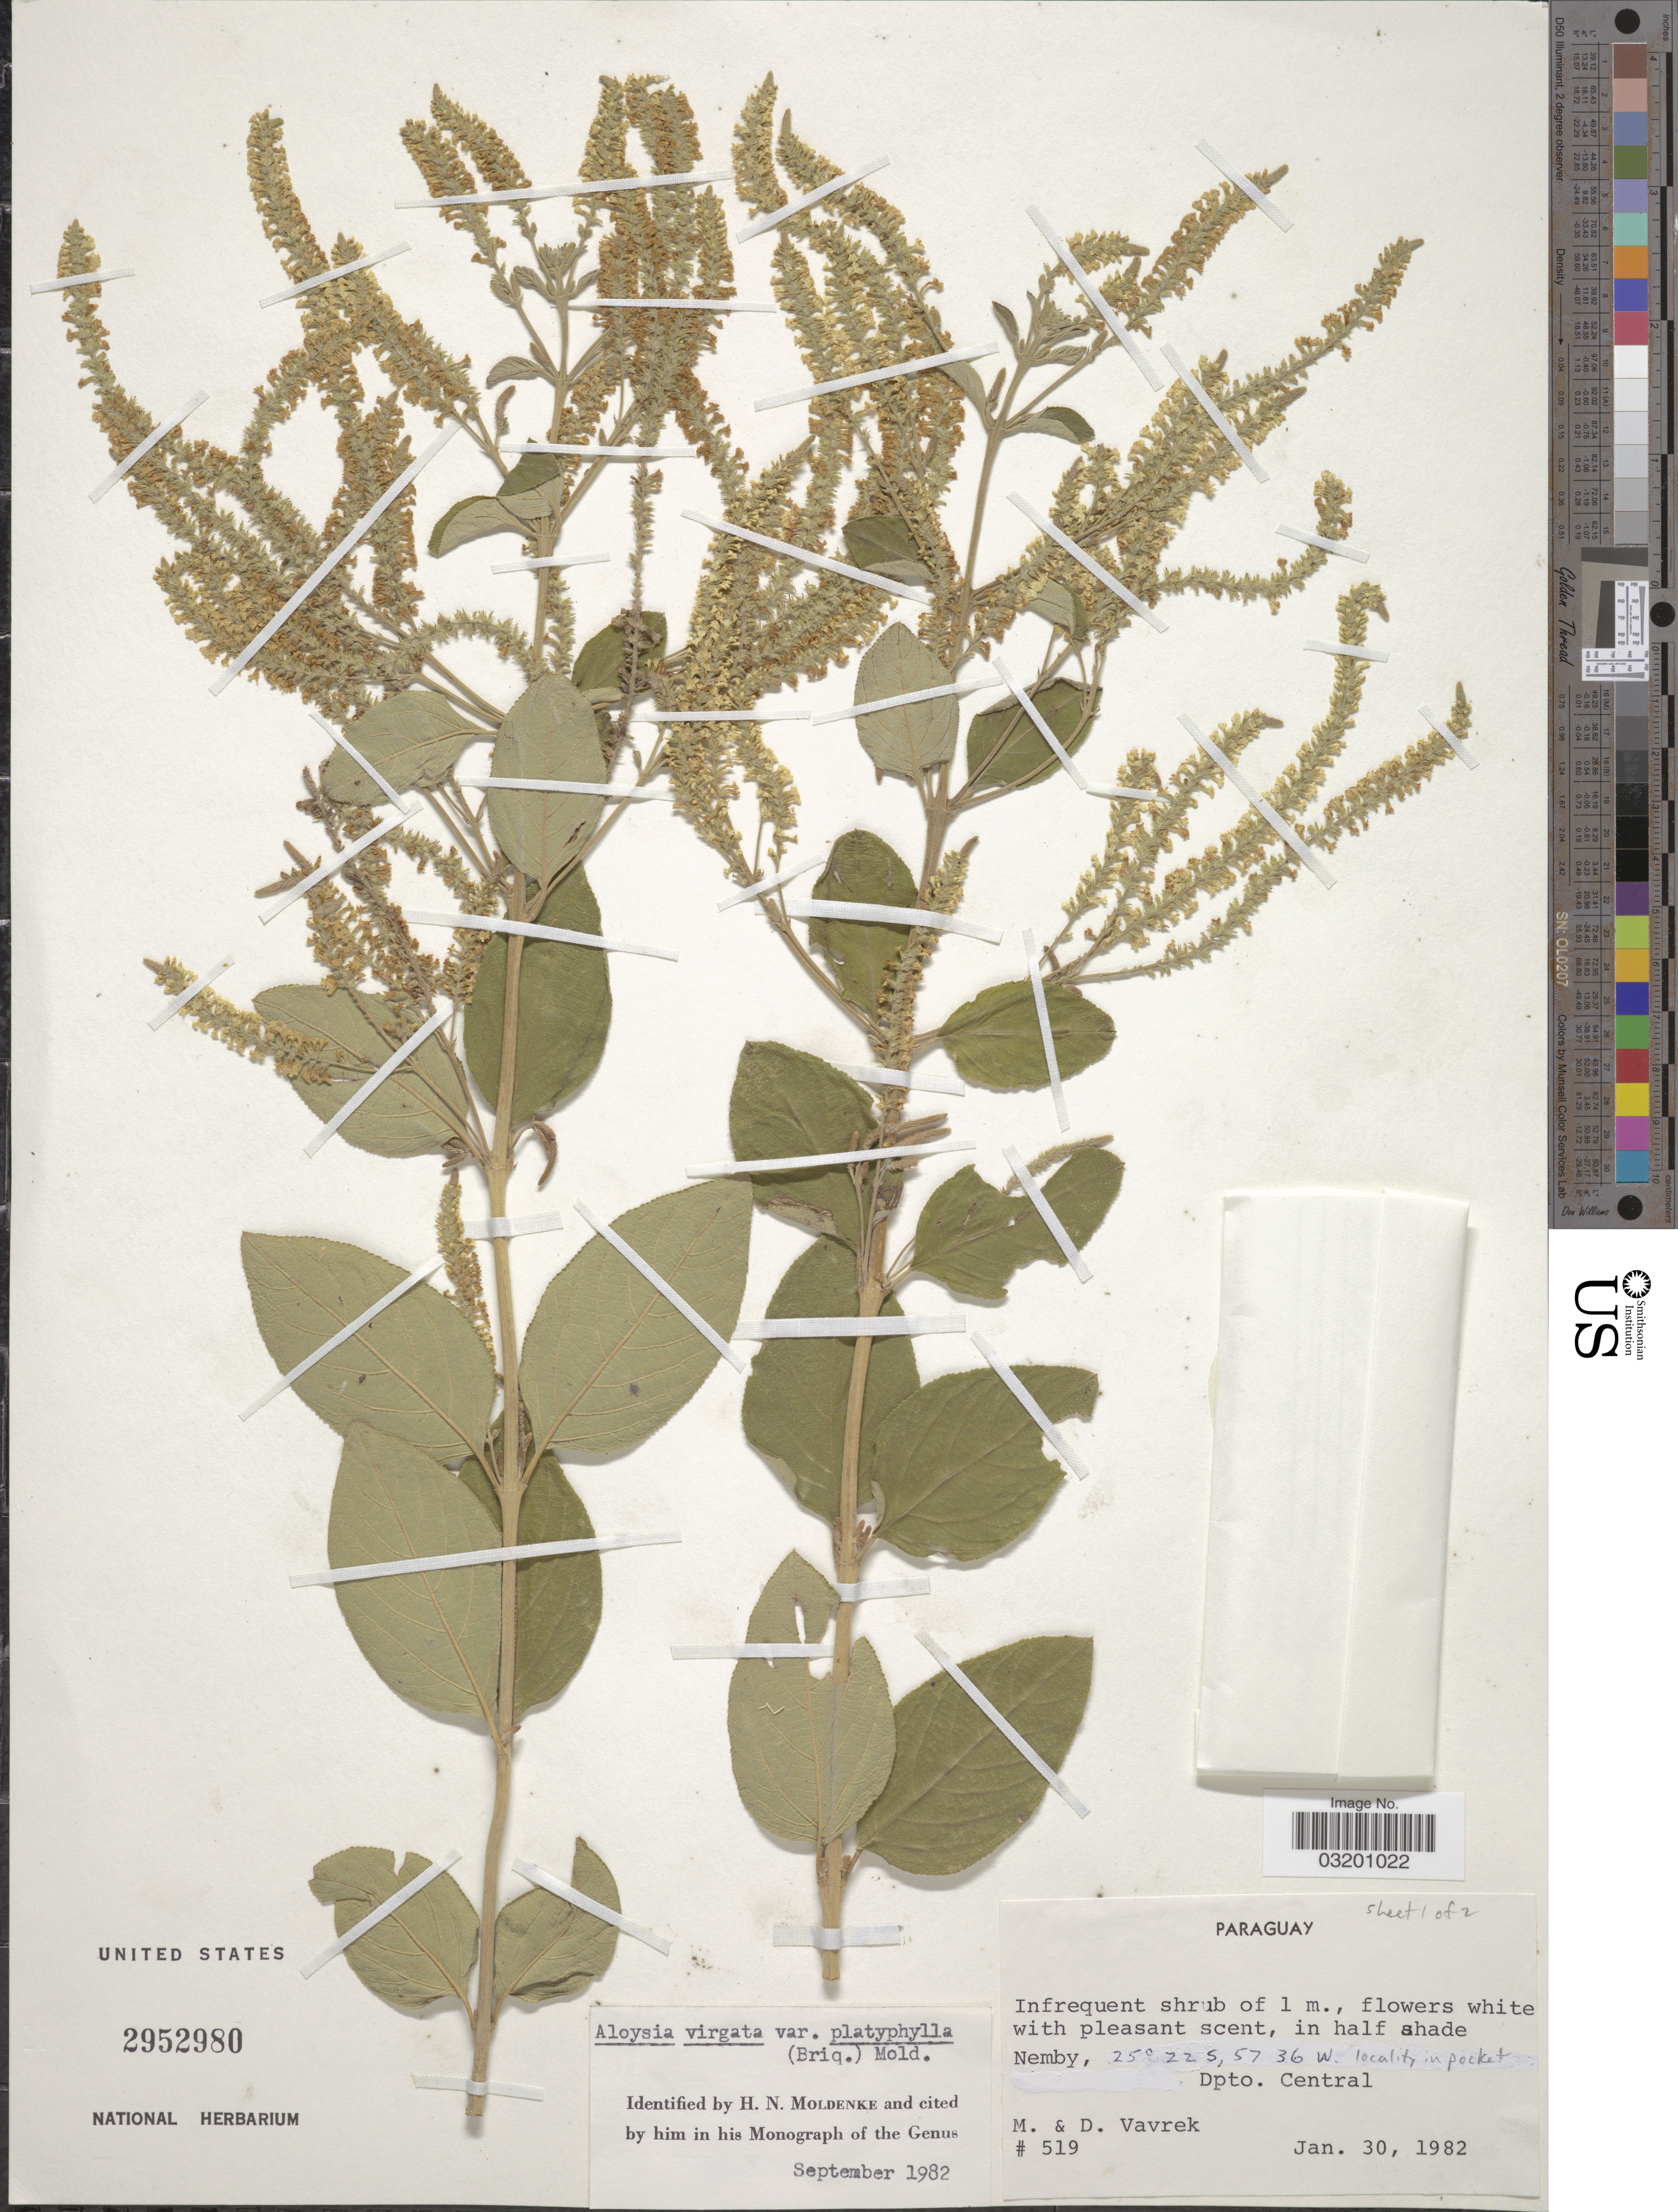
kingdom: Plantae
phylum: Tracheophyta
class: Magnoliopsida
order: Lamiales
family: Verbenaceae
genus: Aloysia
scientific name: Aloysia virgata var. platyphylla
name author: (Briq.) Moldenke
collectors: M. Vavrek & D. Vavrek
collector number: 519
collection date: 1982-01-30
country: Paraguay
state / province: Central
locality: Nemby, Dpto. Central.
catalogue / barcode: US 2952980